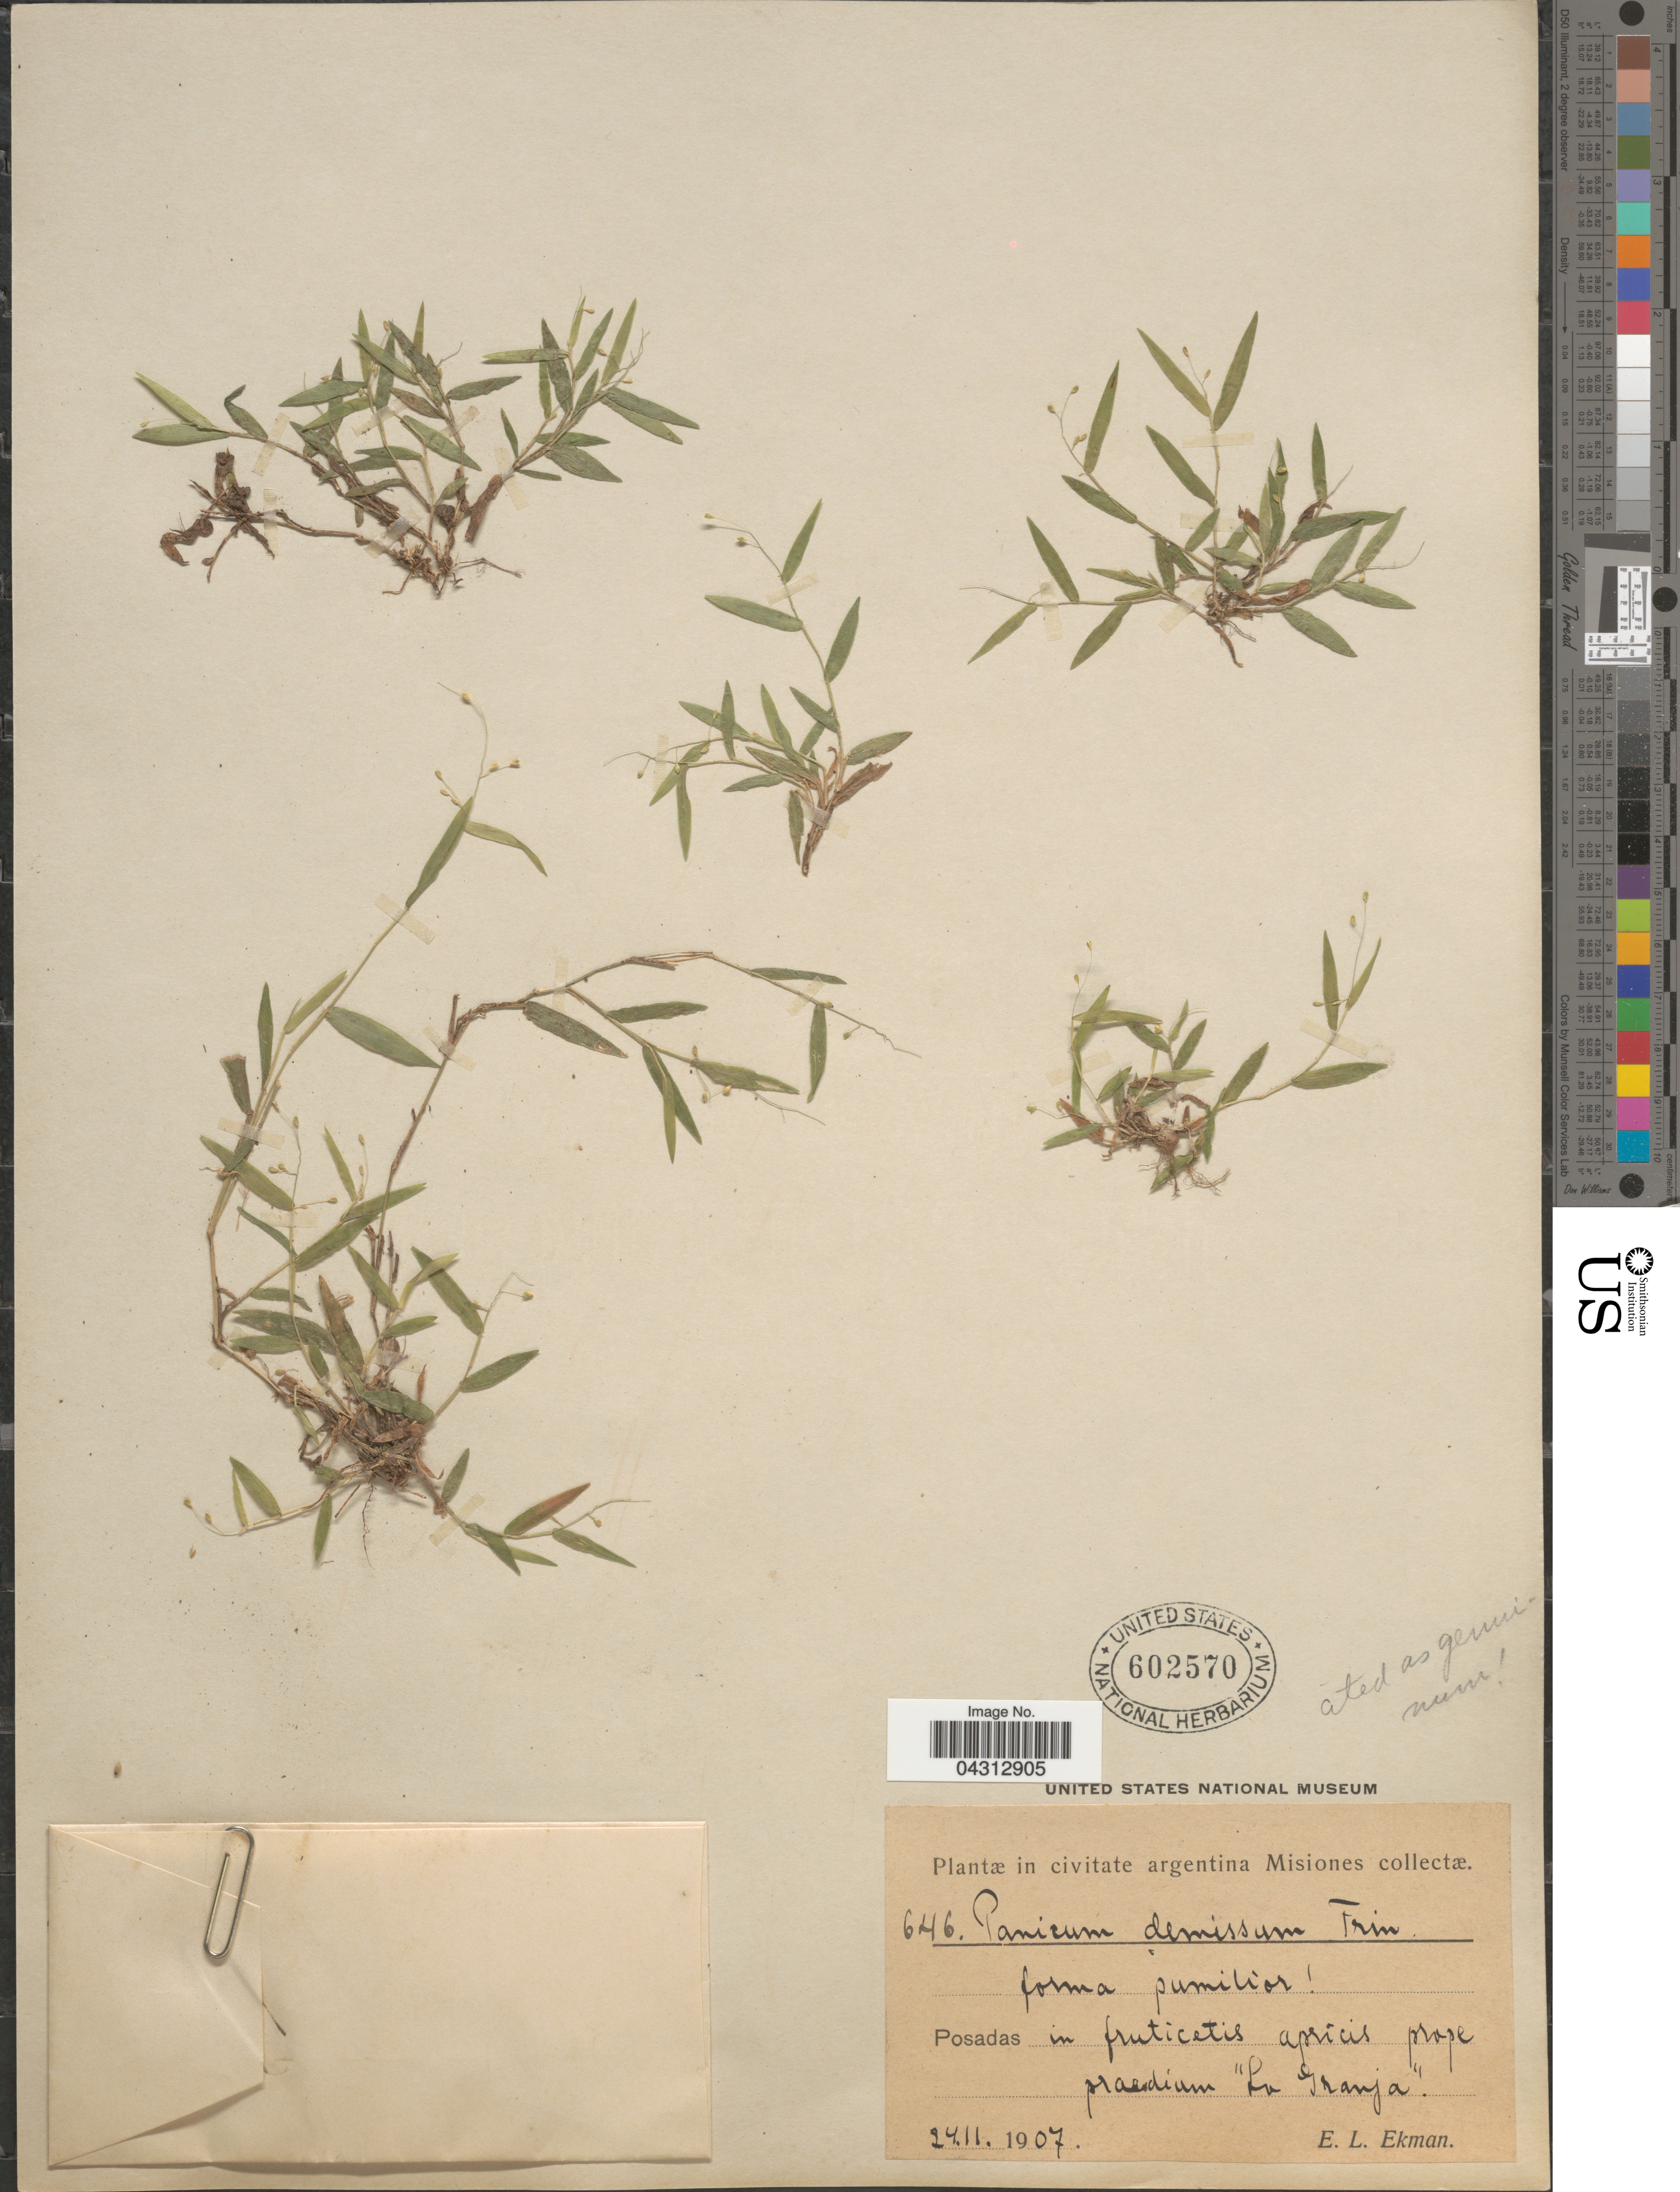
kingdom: Plantae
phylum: Tracheophyta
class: Liliopsida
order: Poales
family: Poaceae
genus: Dichanthelium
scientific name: Dichanthelium sabulorum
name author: (Lam.) Gould & C.A. Clark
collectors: E. L. Ekman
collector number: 646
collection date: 1907-11-24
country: Argentina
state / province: Misiones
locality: Posadas in fruticetis apricis prope praedium "La Granja".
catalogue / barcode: US 602470